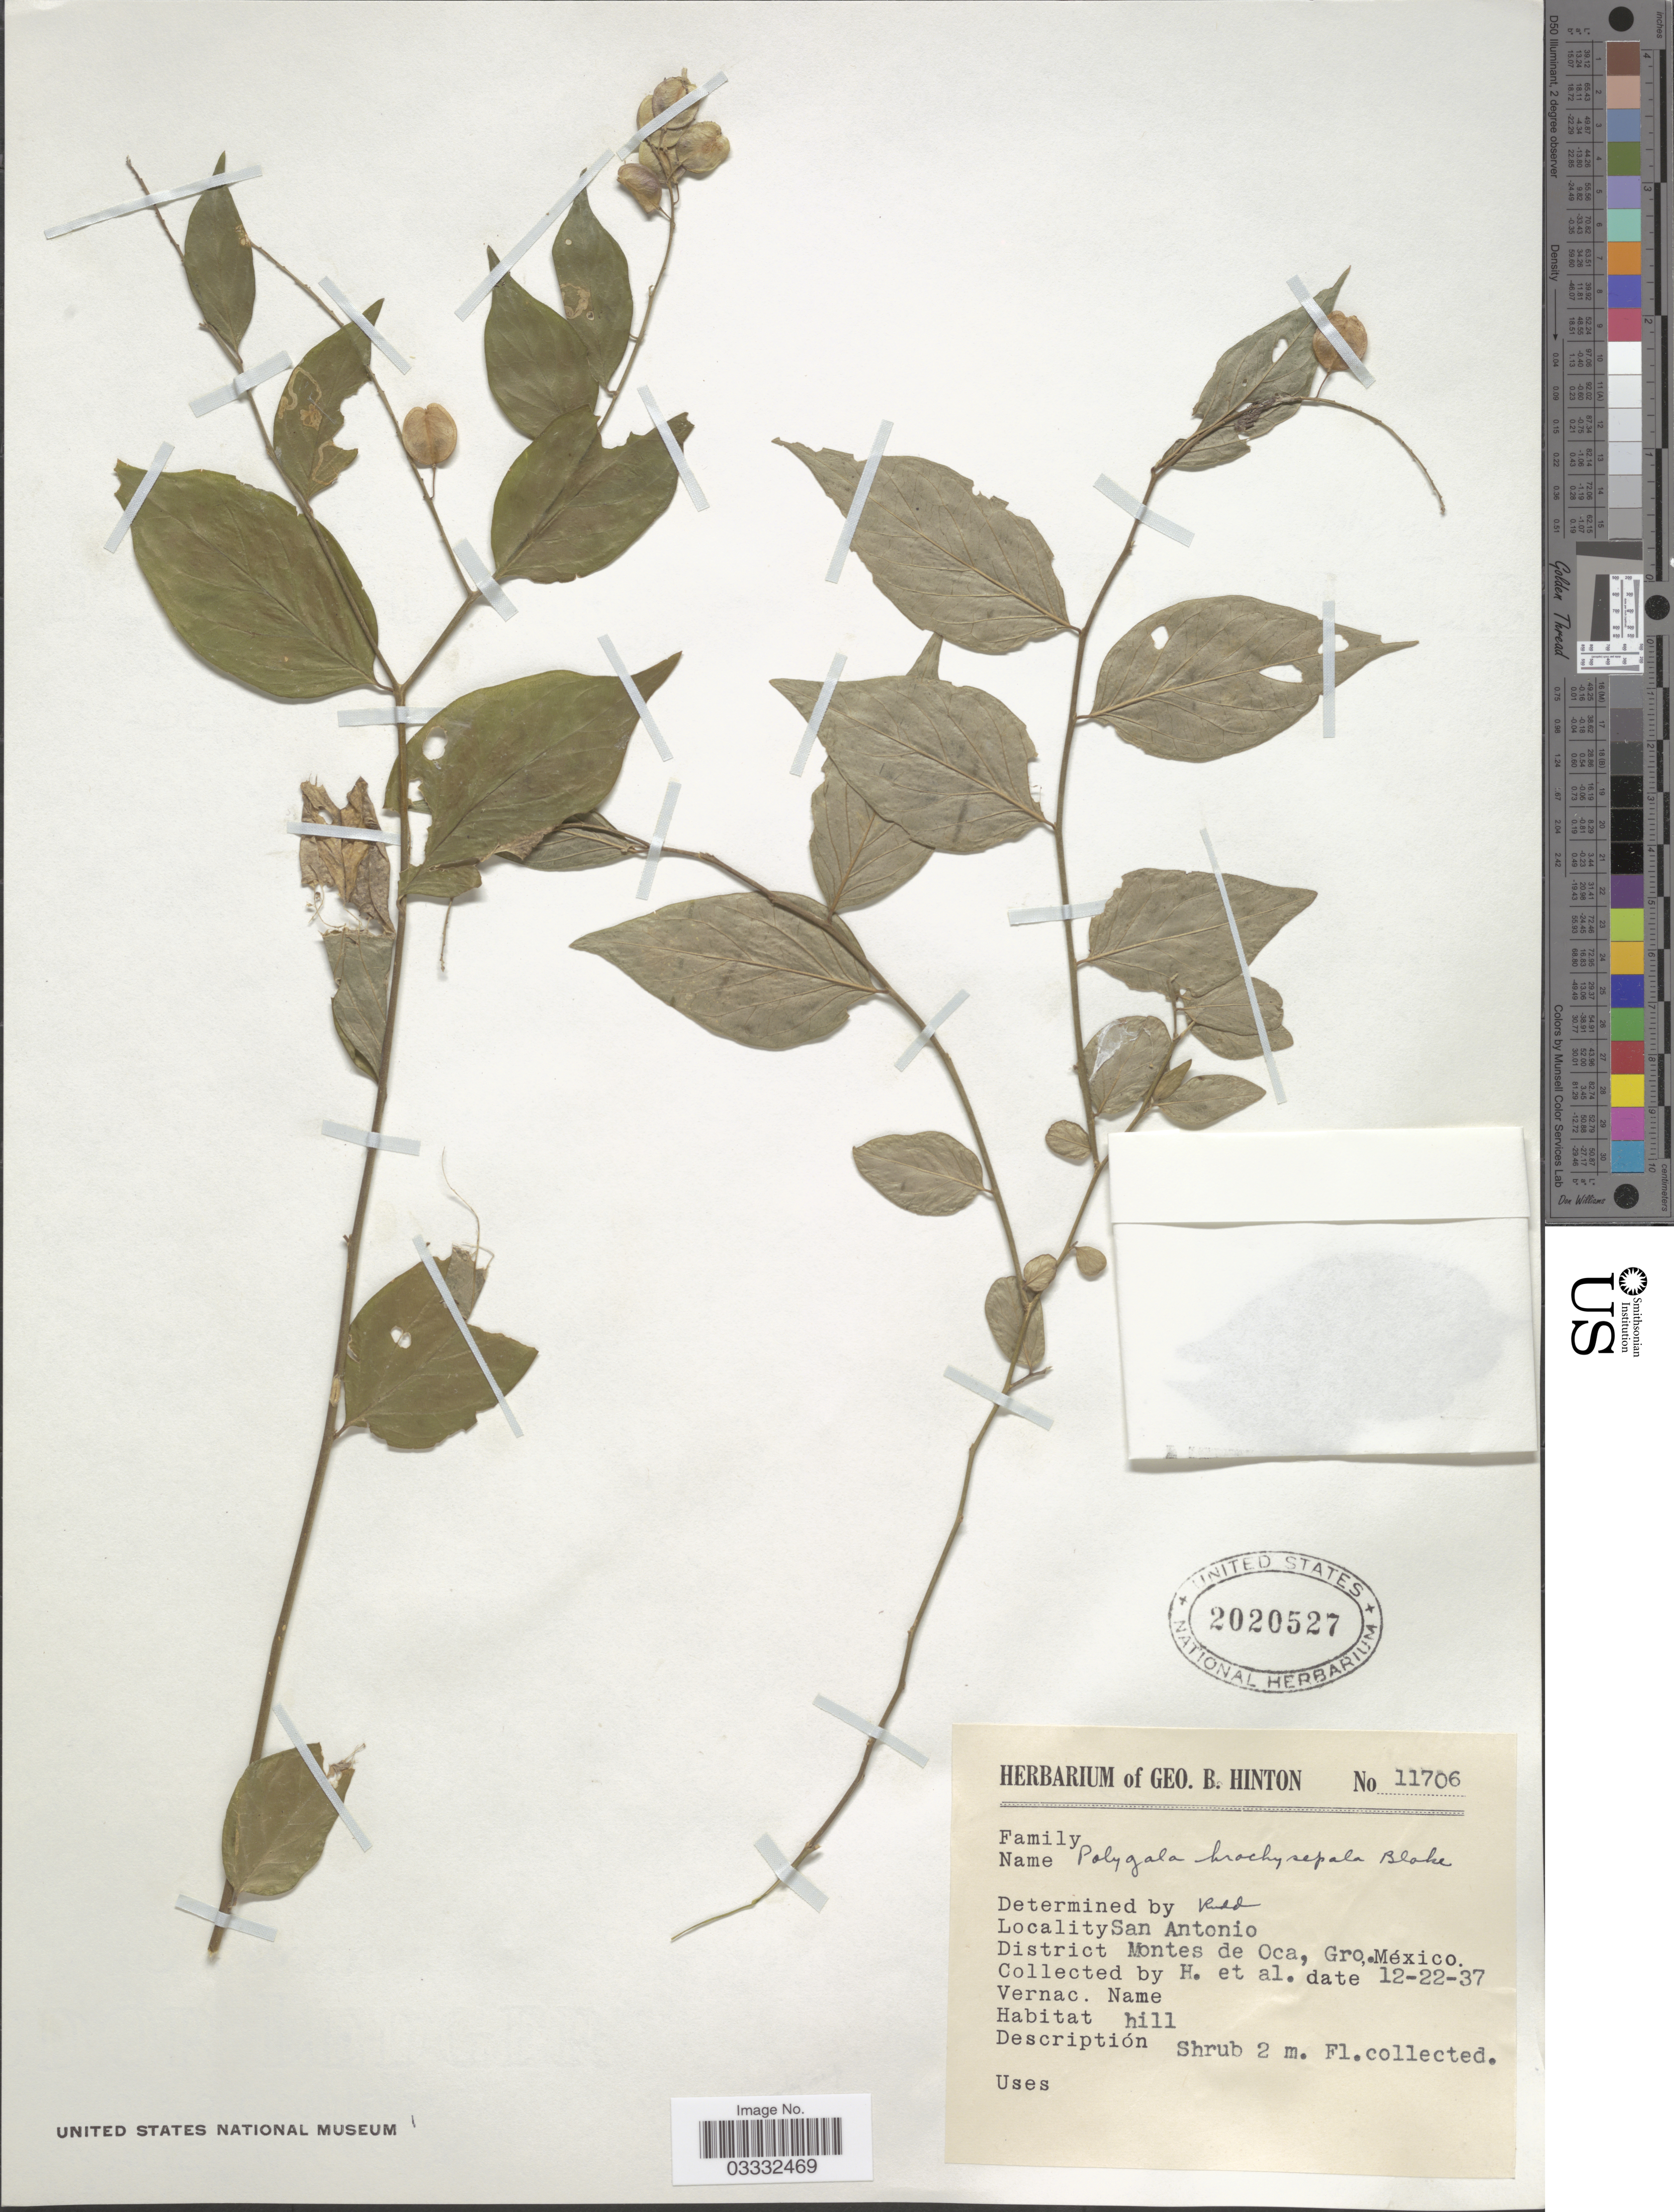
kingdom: Plantae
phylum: Tracheophyta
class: Magnoliopsida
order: Fabales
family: Polygalaceae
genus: Polygala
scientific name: Polygala brachysepala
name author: S.F. Blake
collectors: G. B. Hinton & et al.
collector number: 11706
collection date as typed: Transcribed d/m/y: 22/12/37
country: Mexico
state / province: Guerrero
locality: San Antonio. District Montes de Oca.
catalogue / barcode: US 2020527